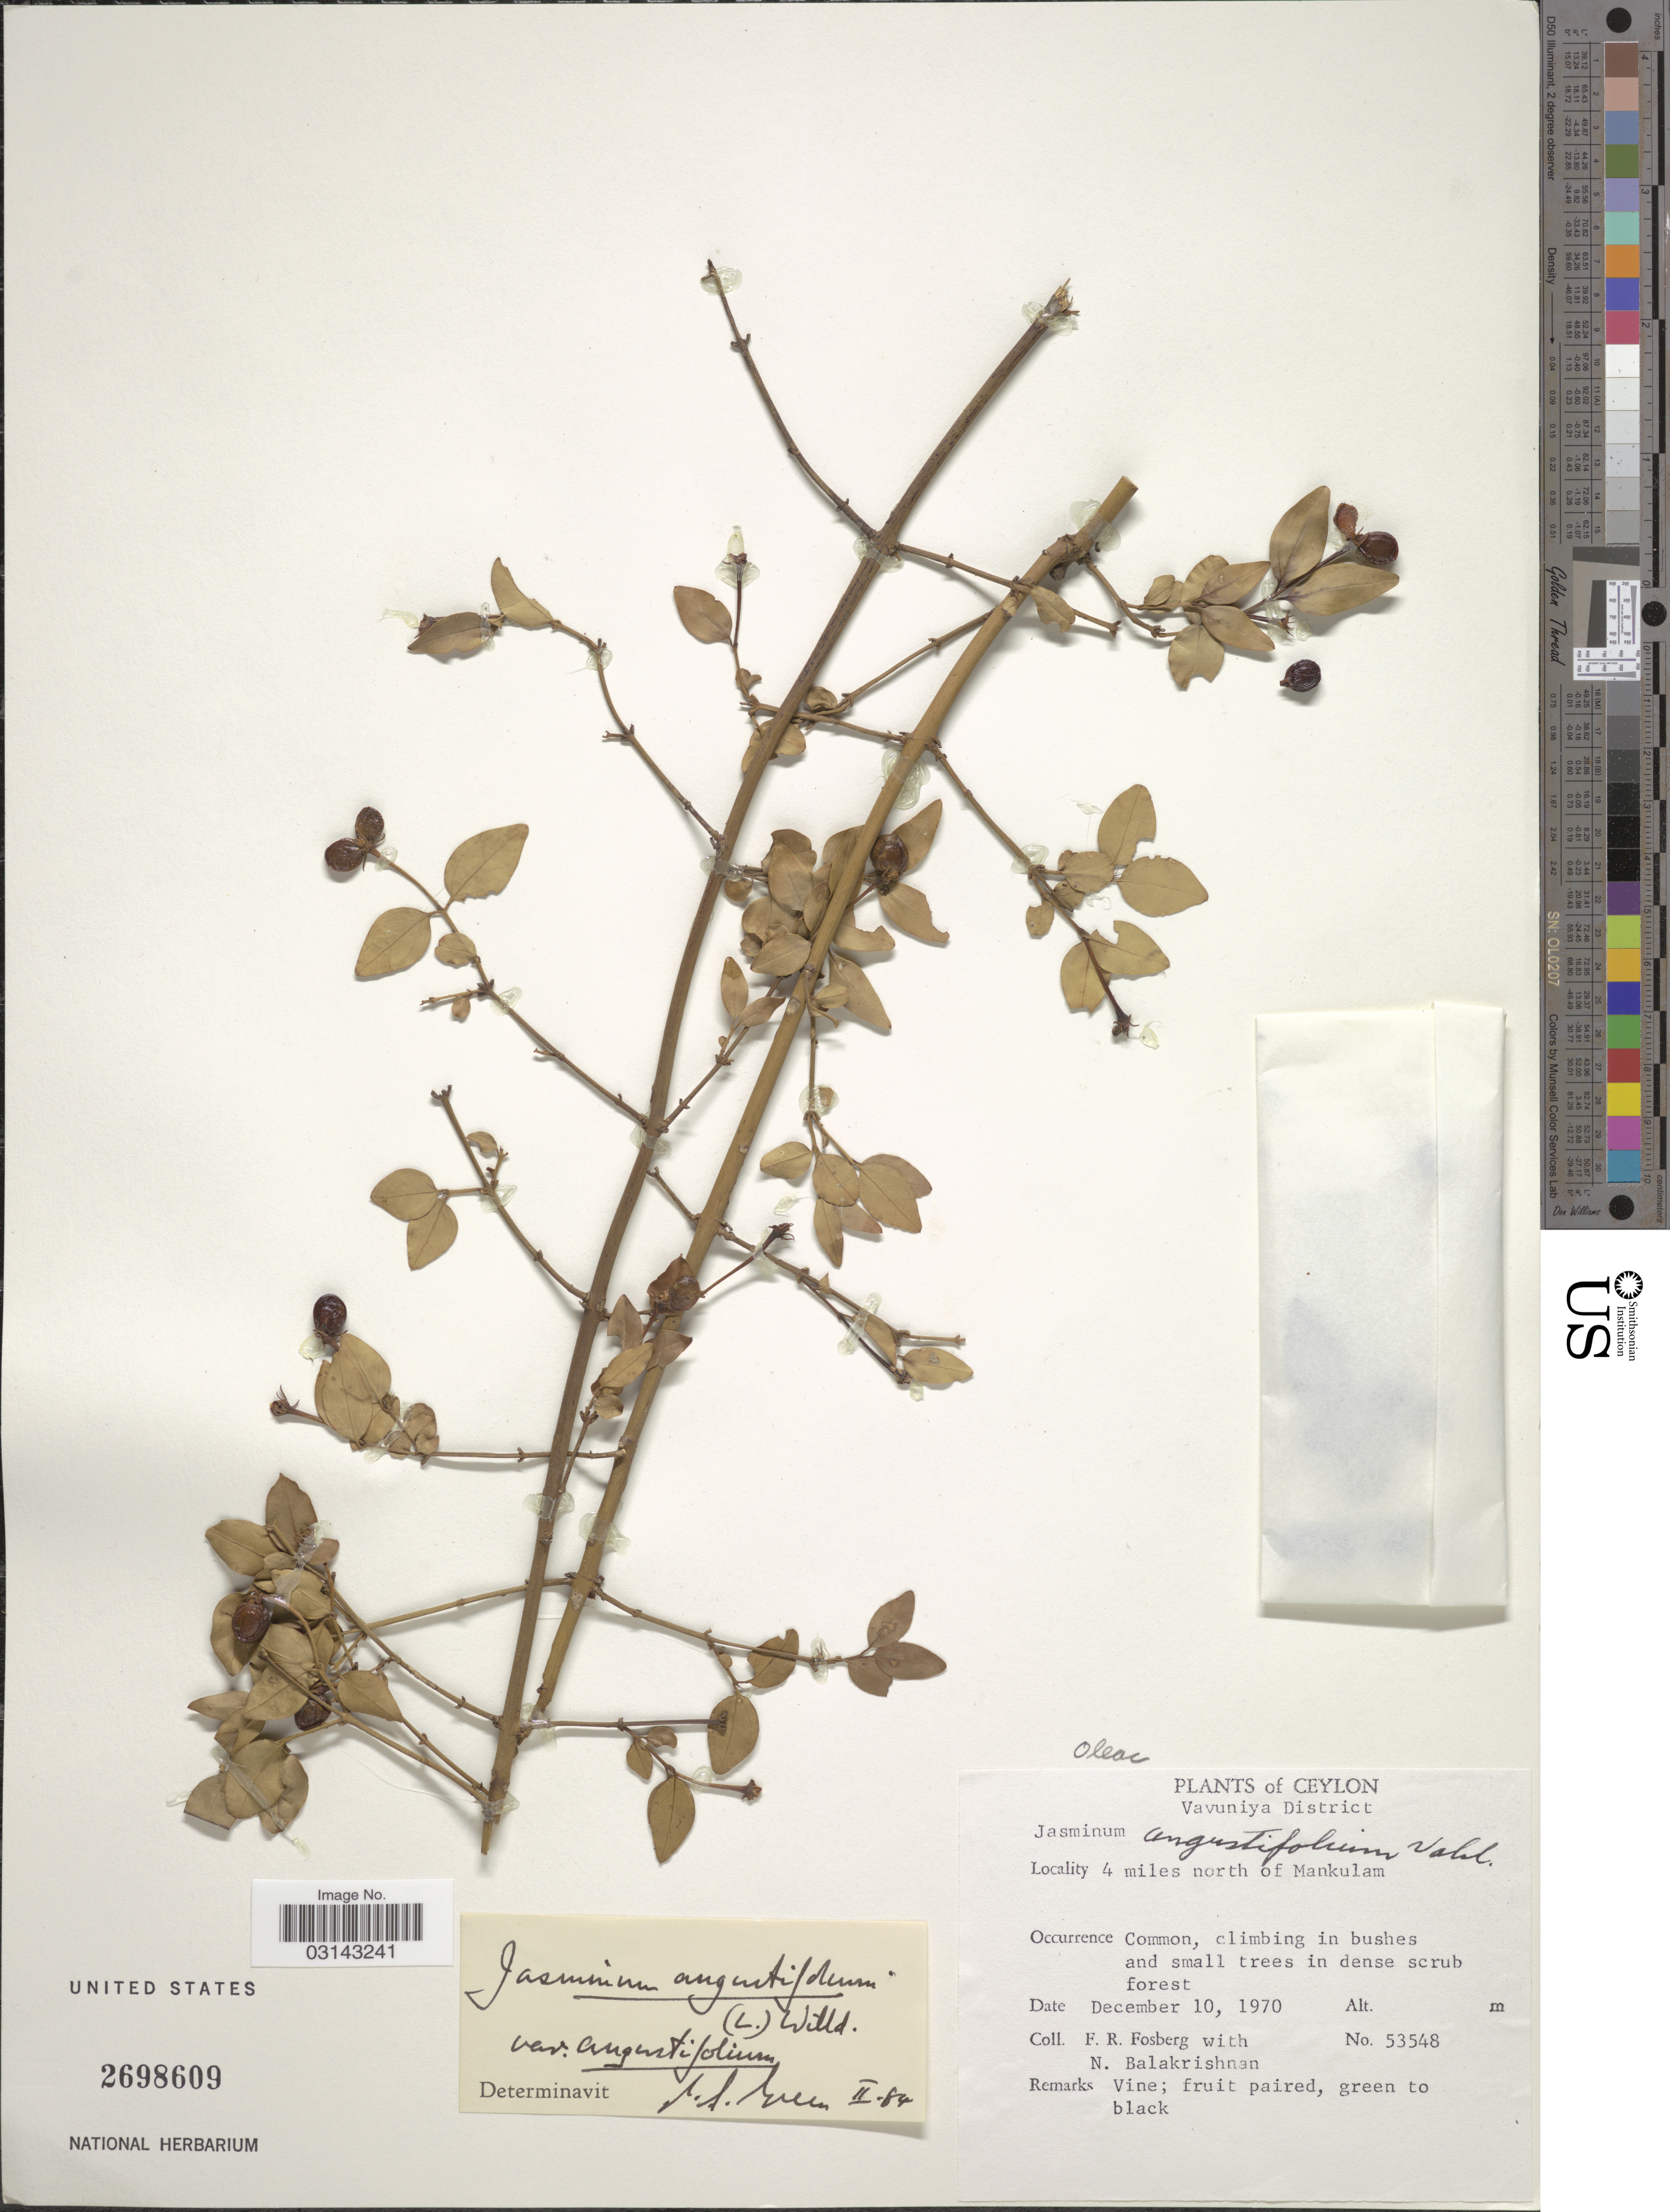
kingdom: Plantae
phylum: Tracheophyta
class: Magnoliopsida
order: Lamiales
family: Oleaceae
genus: Jasminum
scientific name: Jasminum angustifolium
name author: (L.) Willd.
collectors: F. R. Fosberg & N. Balakrishnan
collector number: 53548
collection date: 1970-12-10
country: Sri Lanka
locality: Ceylon. Vavuniya District. 4 miles north of Mankulam.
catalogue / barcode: US 2698609